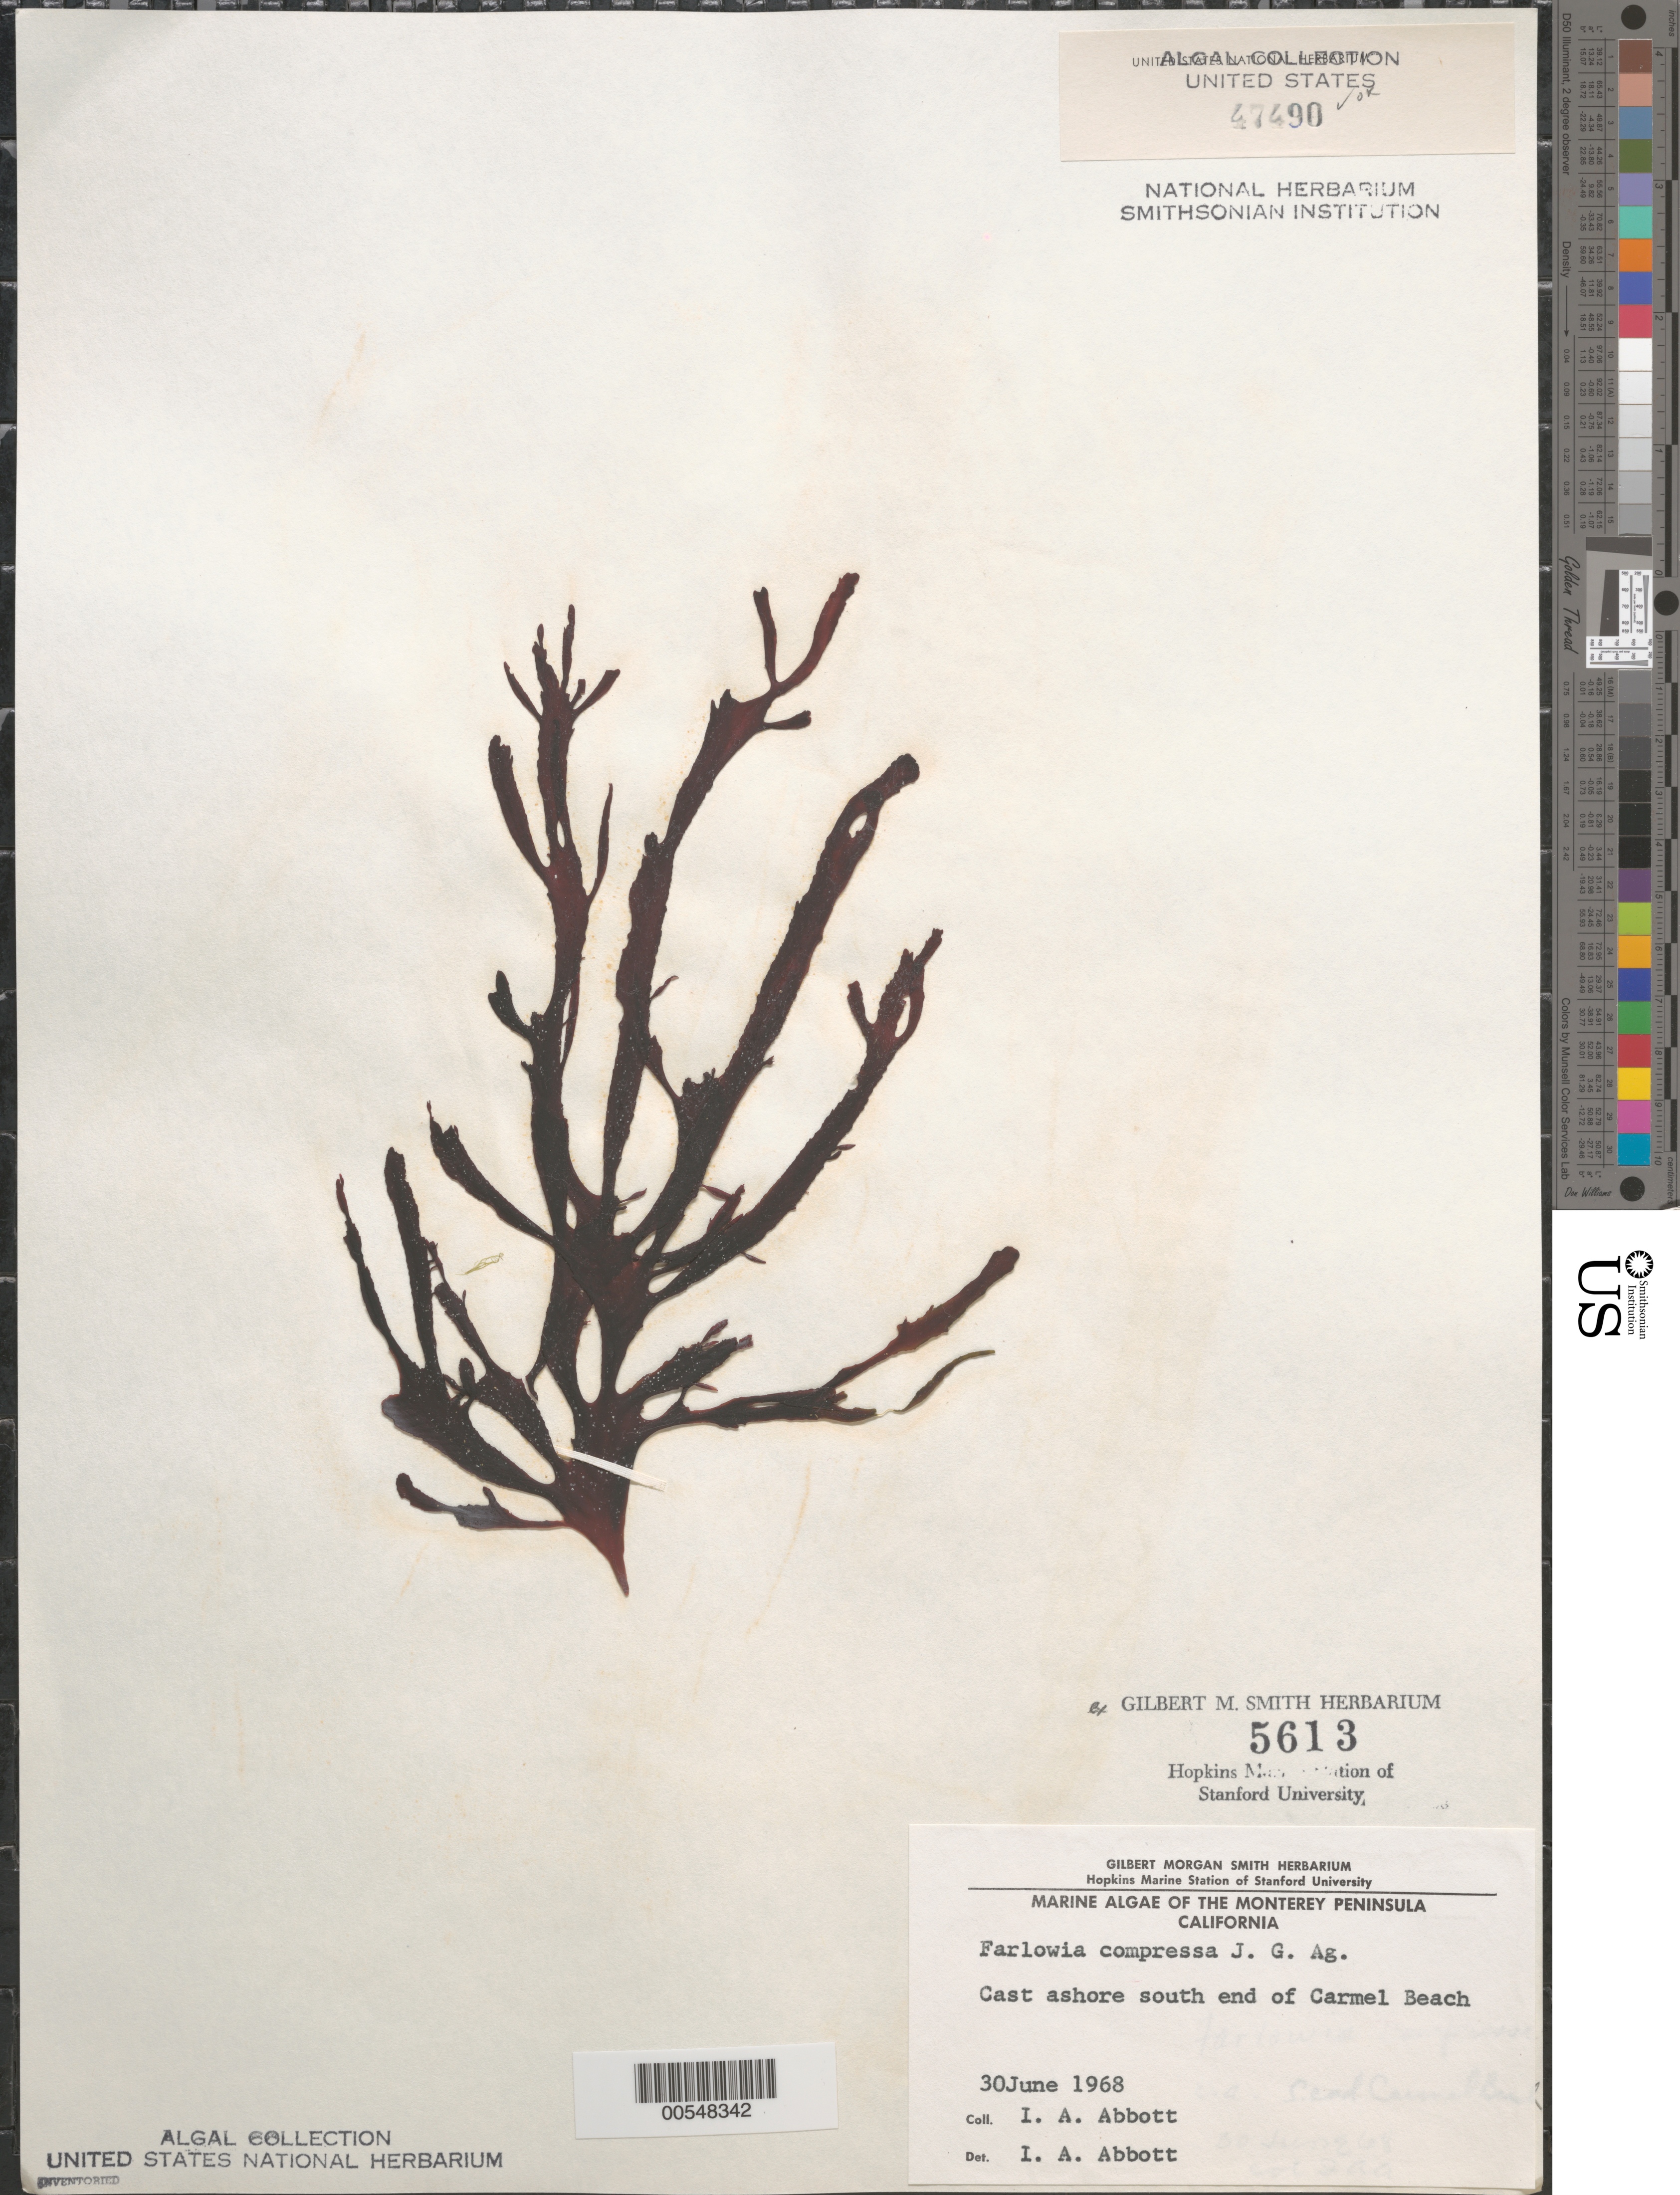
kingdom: Plantae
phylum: Rhodophyta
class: Florideophyceae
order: Gigartinales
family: Dumontiaceae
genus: Farlowia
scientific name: Farlowia compressa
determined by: Abbott, Isabella A.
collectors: I. A. Abbott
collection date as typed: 30 Jun 1968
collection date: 1968-06-30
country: United States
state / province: California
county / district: Monterey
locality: Carmel Beach, Monterey Peninsula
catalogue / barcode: US 47490